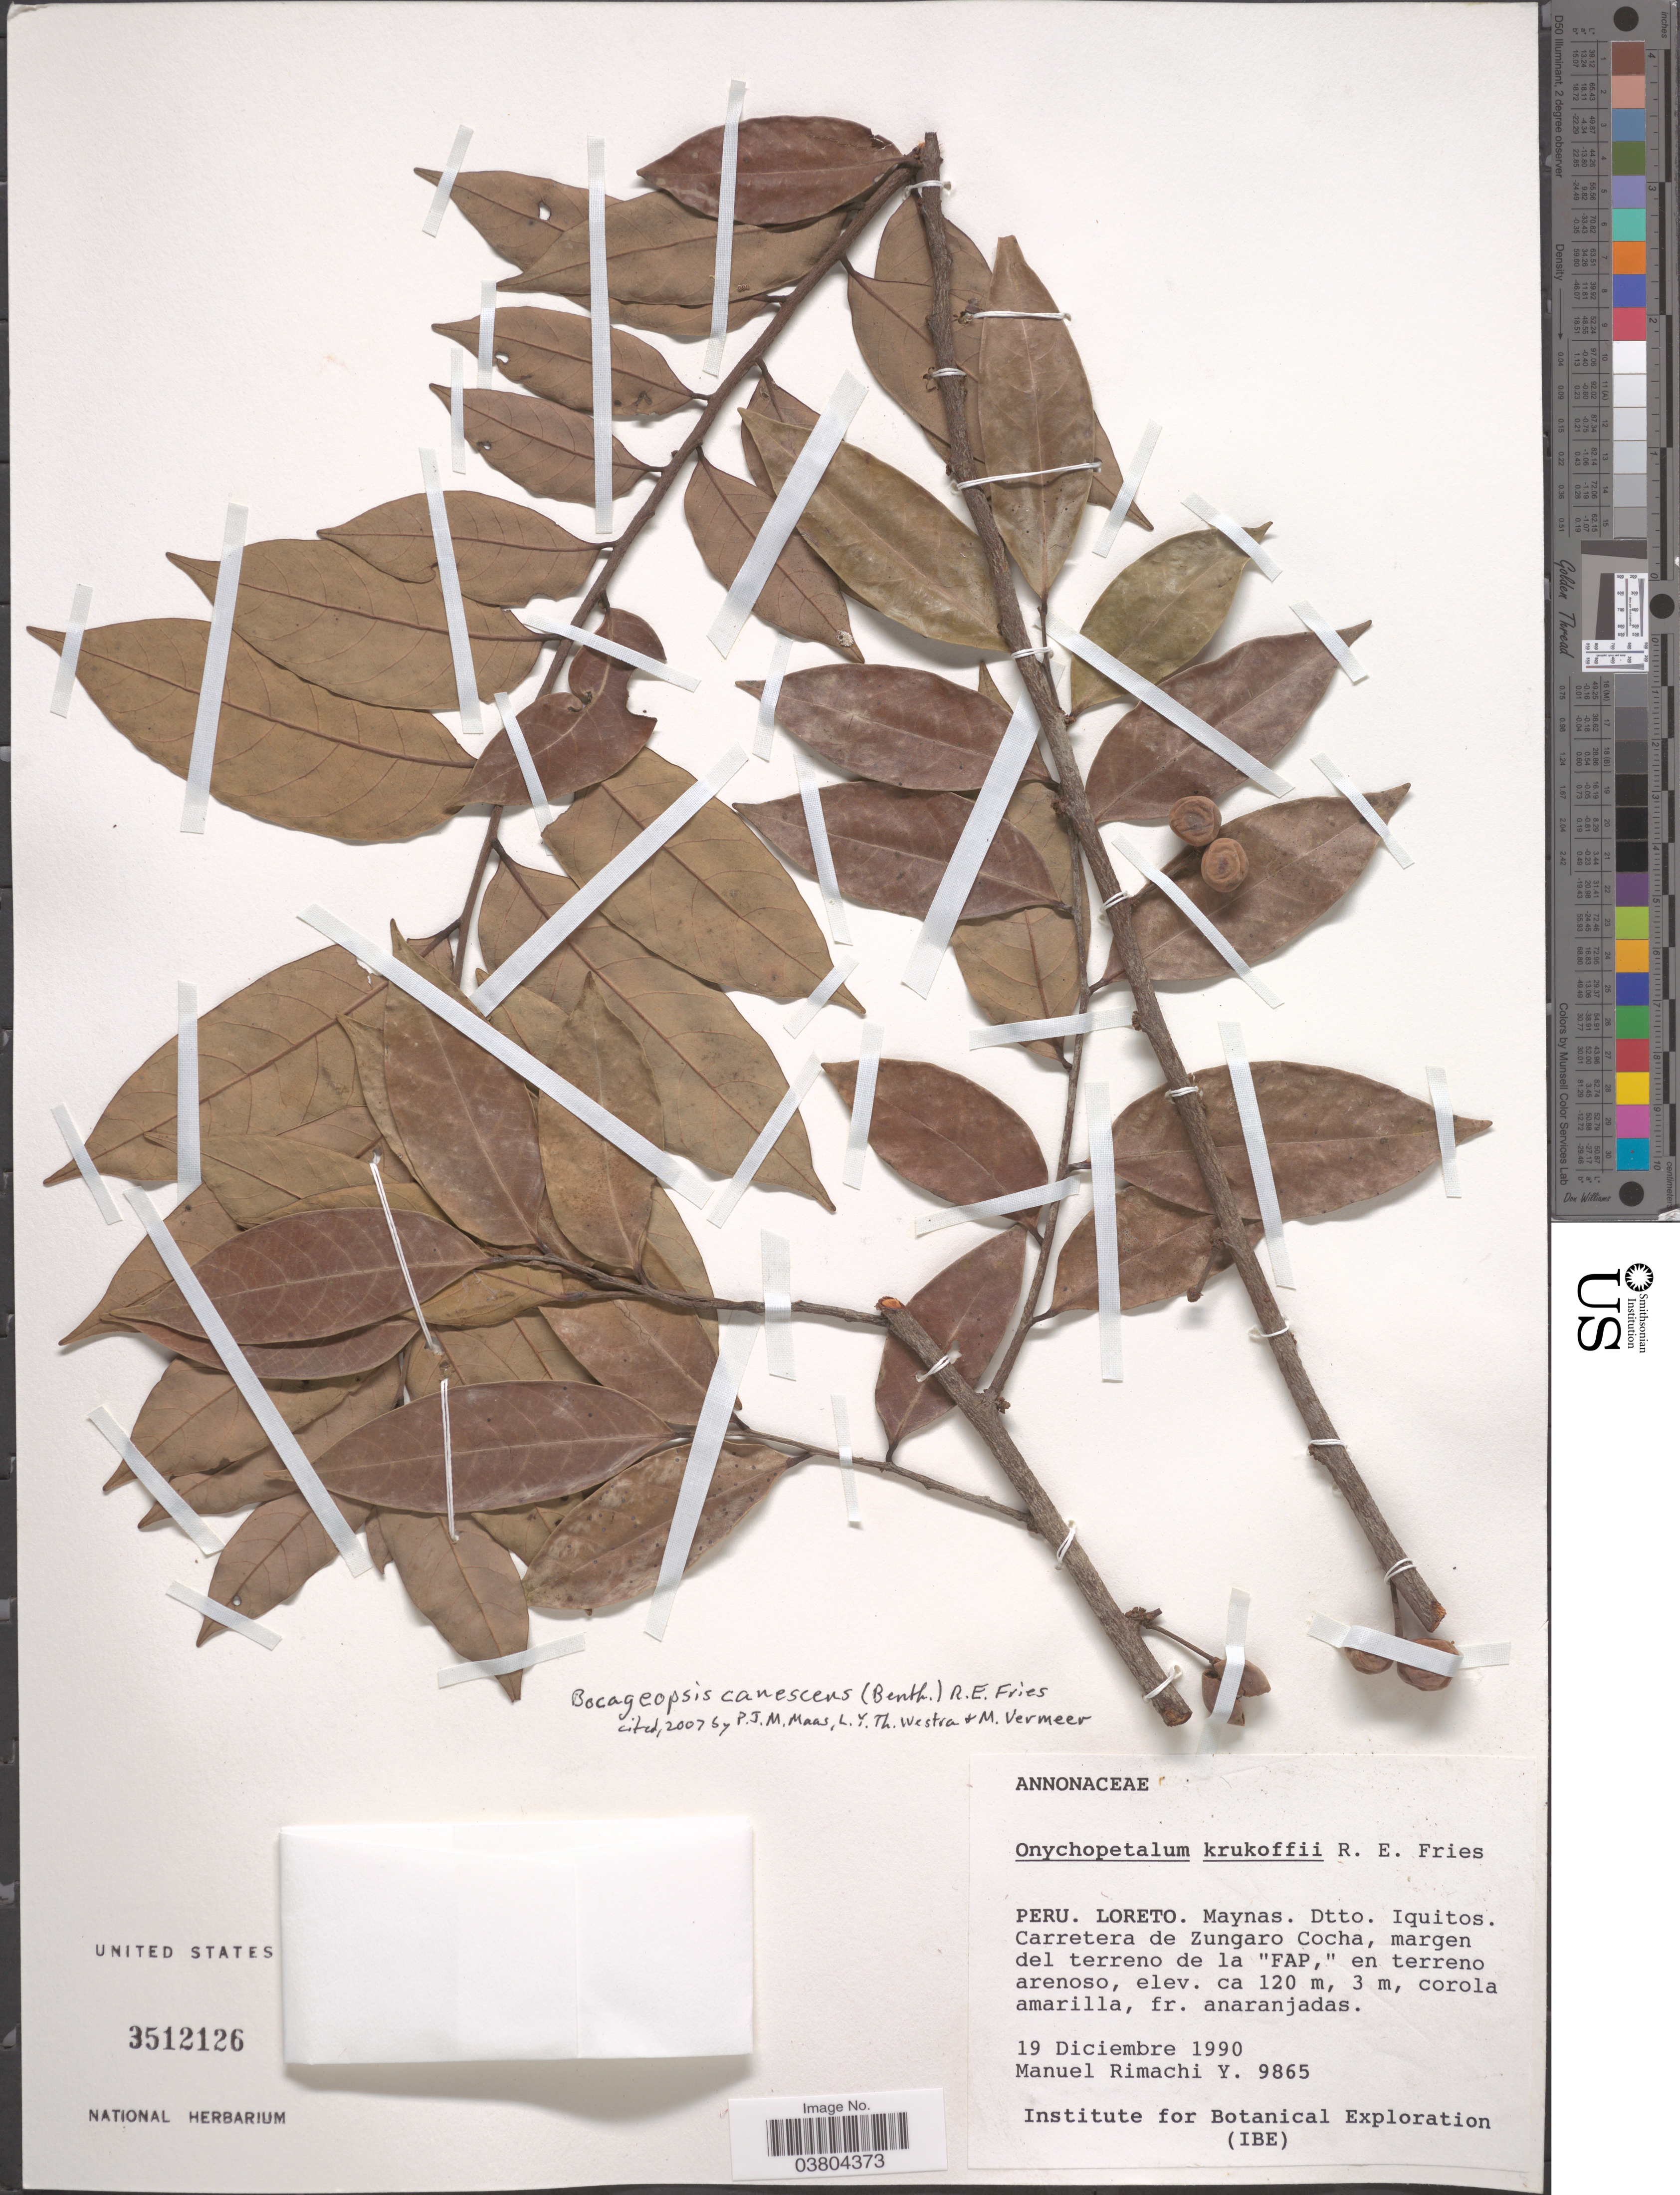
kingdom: Plantae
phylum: Tracheophyta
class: Magnoliopsida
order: Magnoliales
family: Annonaceae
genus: Bocageopsis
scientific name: Bocageopsis canescens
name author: (Spruce ex Benth.) R.E. Fr.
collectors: M. Rimachi Y.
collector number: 9865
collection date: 1990-12-19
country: Peru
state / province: Loreto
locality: Maynas. Dtto. Iquitos. Carretera de Zungaro Cocha, margen del terreno de la "FAP," en terreno arenoso.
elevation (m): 120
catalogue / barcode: US 3512126